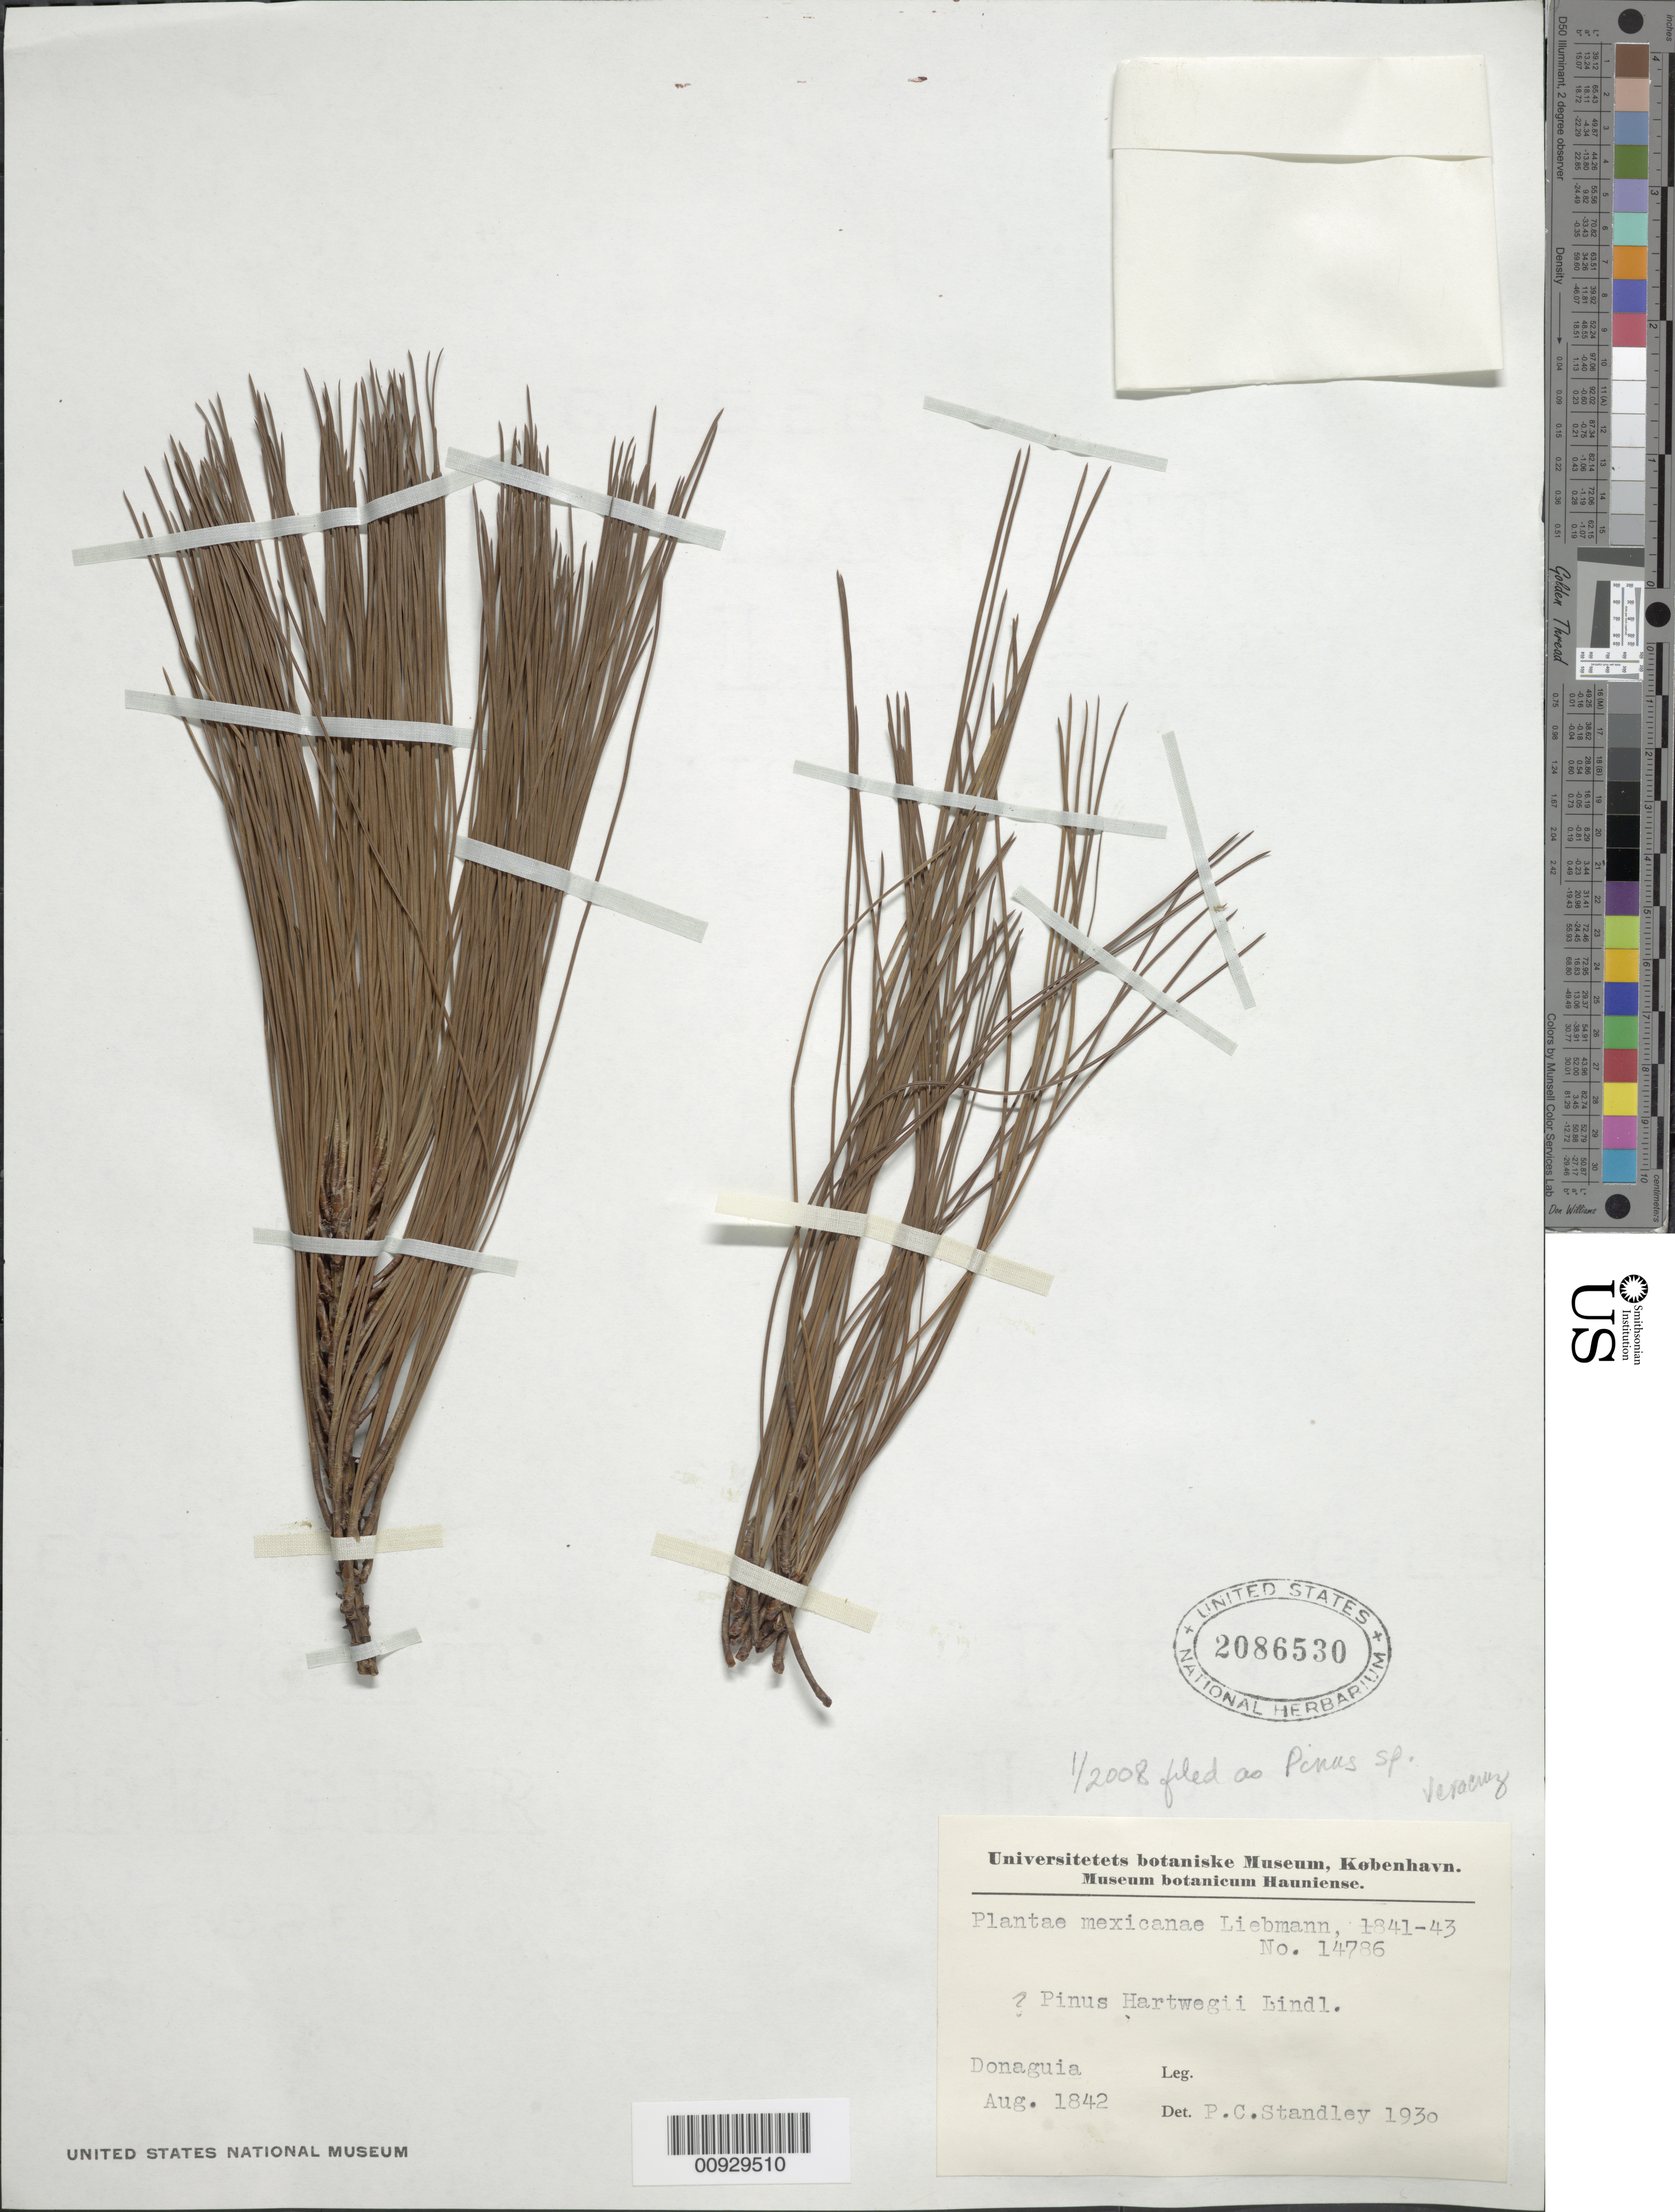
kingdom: Plantae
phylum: Tracheophyta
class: Pinopsida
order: Pinales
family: Pinaceae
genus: Pinus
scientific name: Pinus sp.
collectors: F. M. Liebmann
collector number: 14786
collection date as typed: Aug 1842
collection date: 1842-08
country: Mexico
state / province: Veracruz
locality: Donaguia.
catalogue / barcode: US 2086530